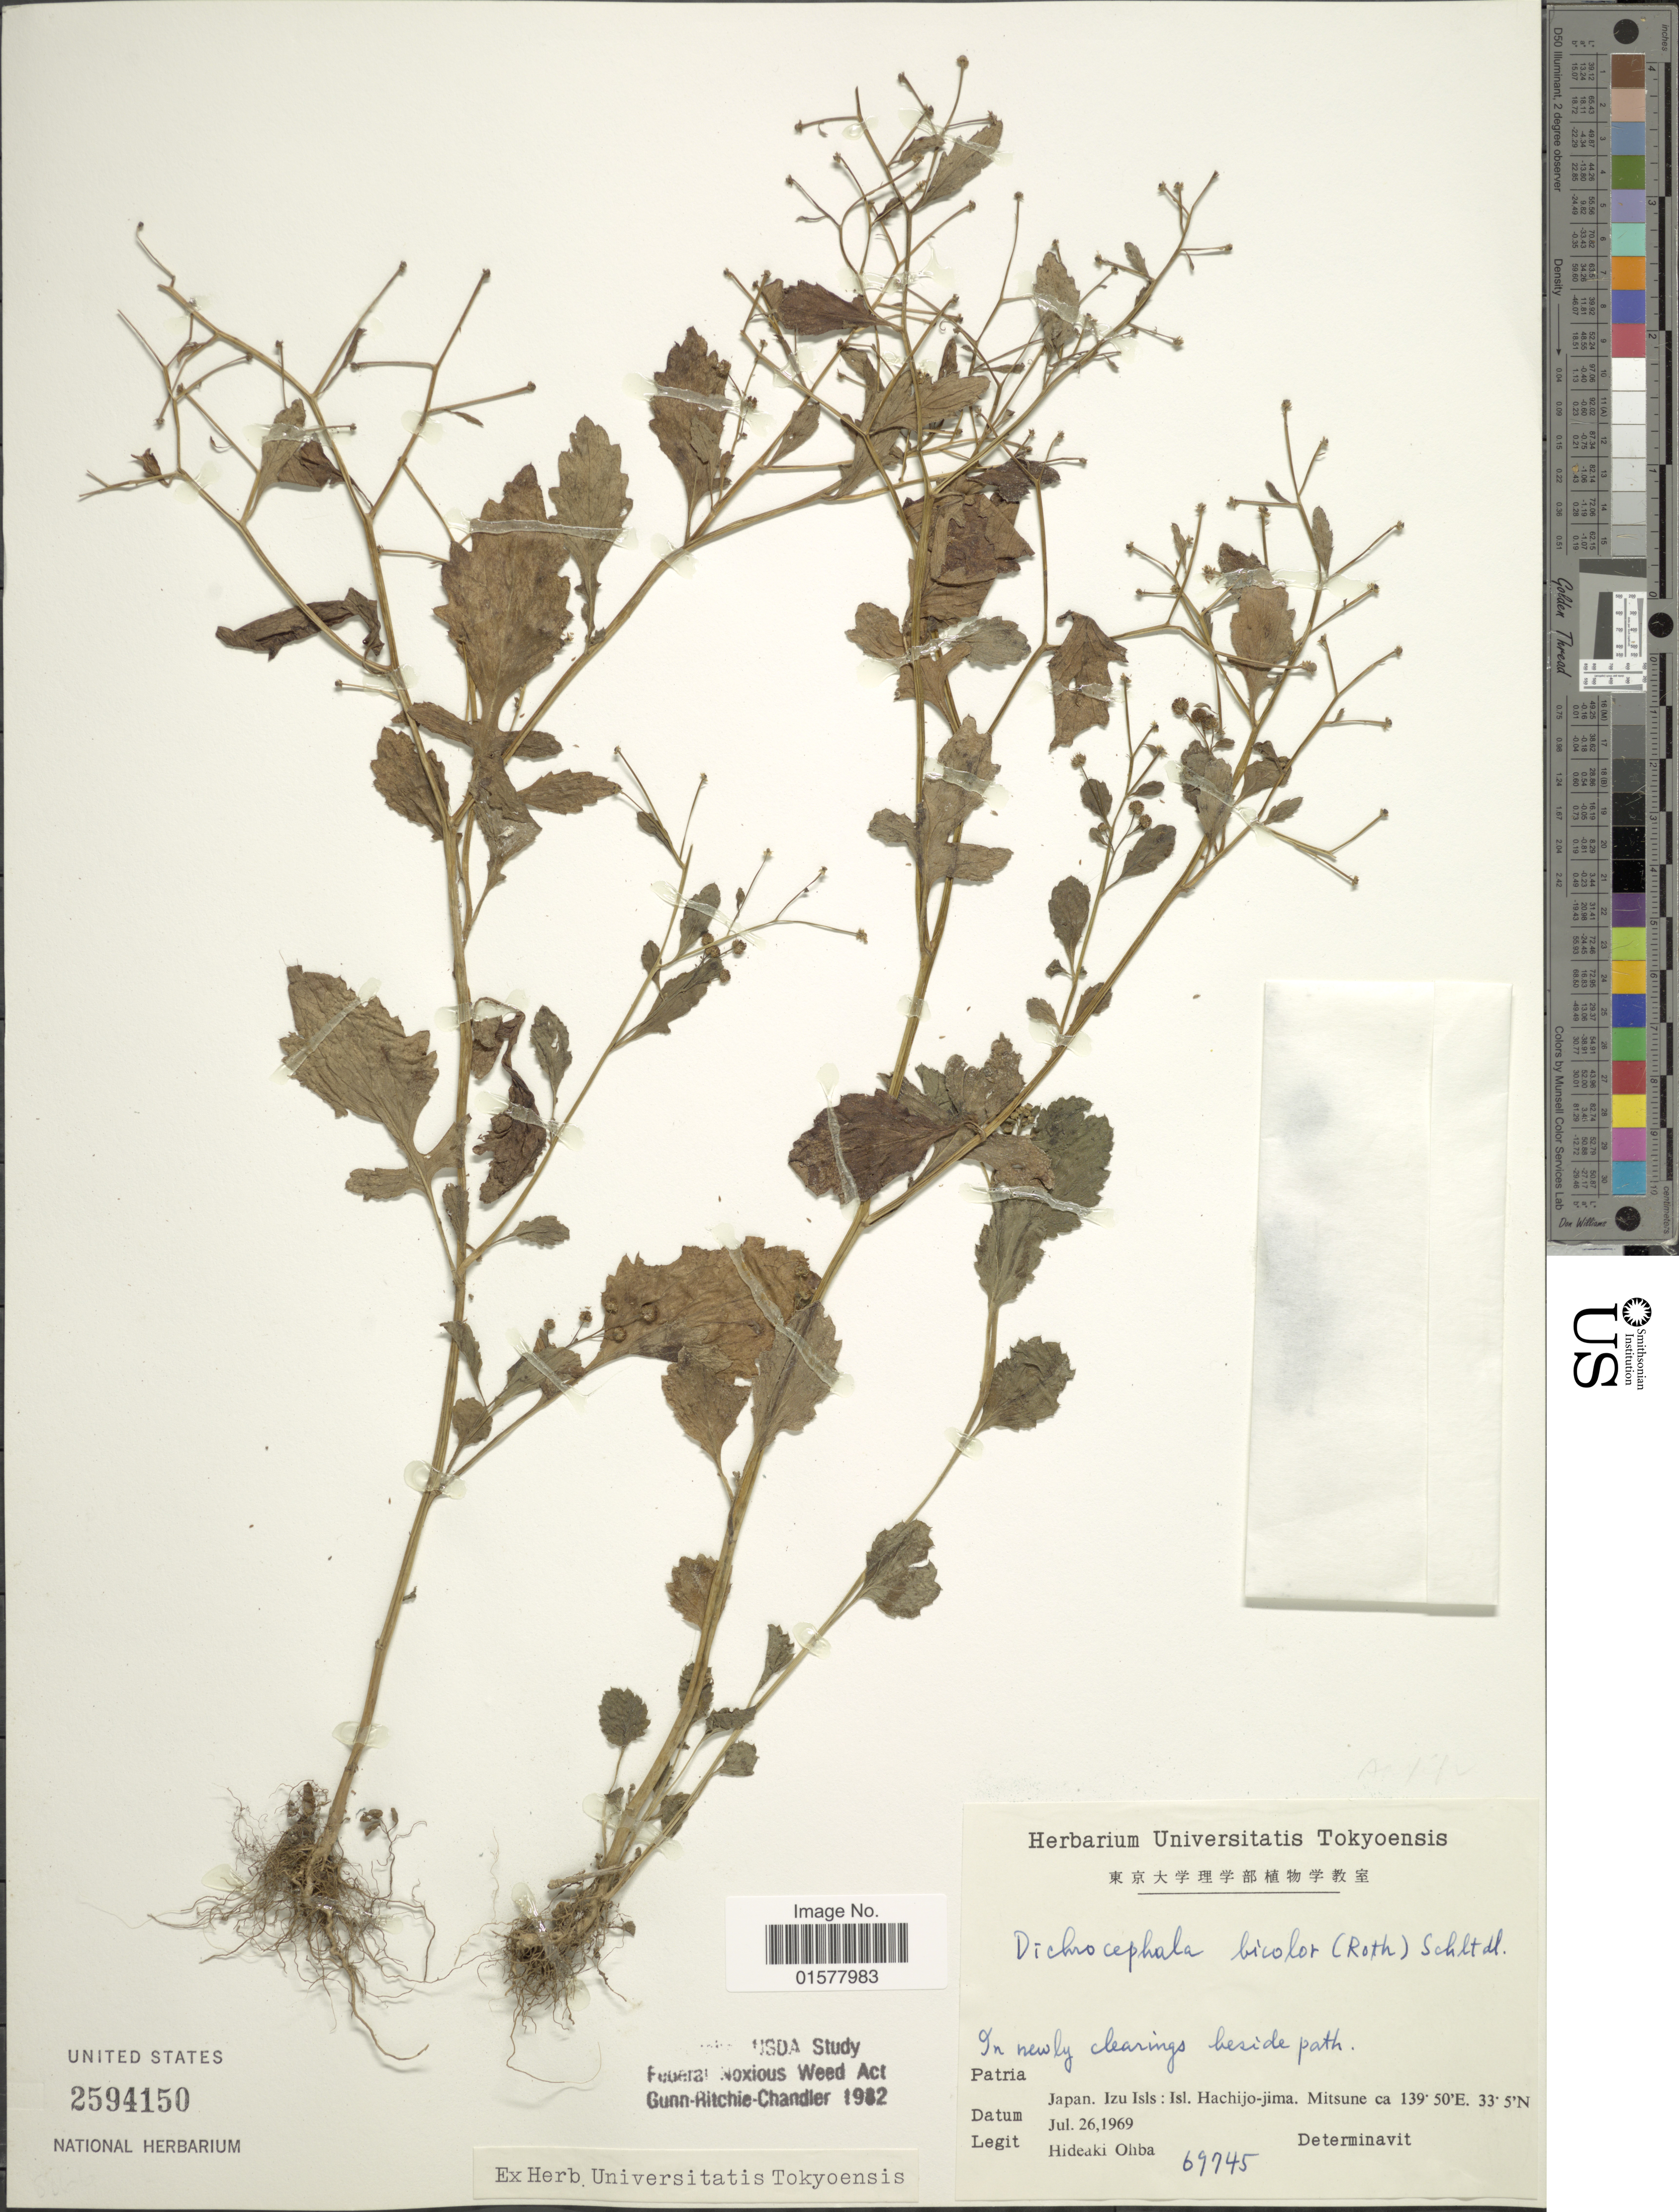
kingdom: Plantae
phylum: Tracheophyta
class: Magnoliopsida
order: Asterales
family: Asteraceae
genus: Dichrocephala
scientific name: Dichrocephala integrifolia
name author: (L. f.) Kuntze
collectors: H. Ohba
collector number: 69745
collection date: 1969-07-26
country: Japan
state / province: Tokyo, Federal City of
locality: Japan, Izu Isls: Isl. Hachijo-jima, Mitsune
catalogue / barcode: US 2594150